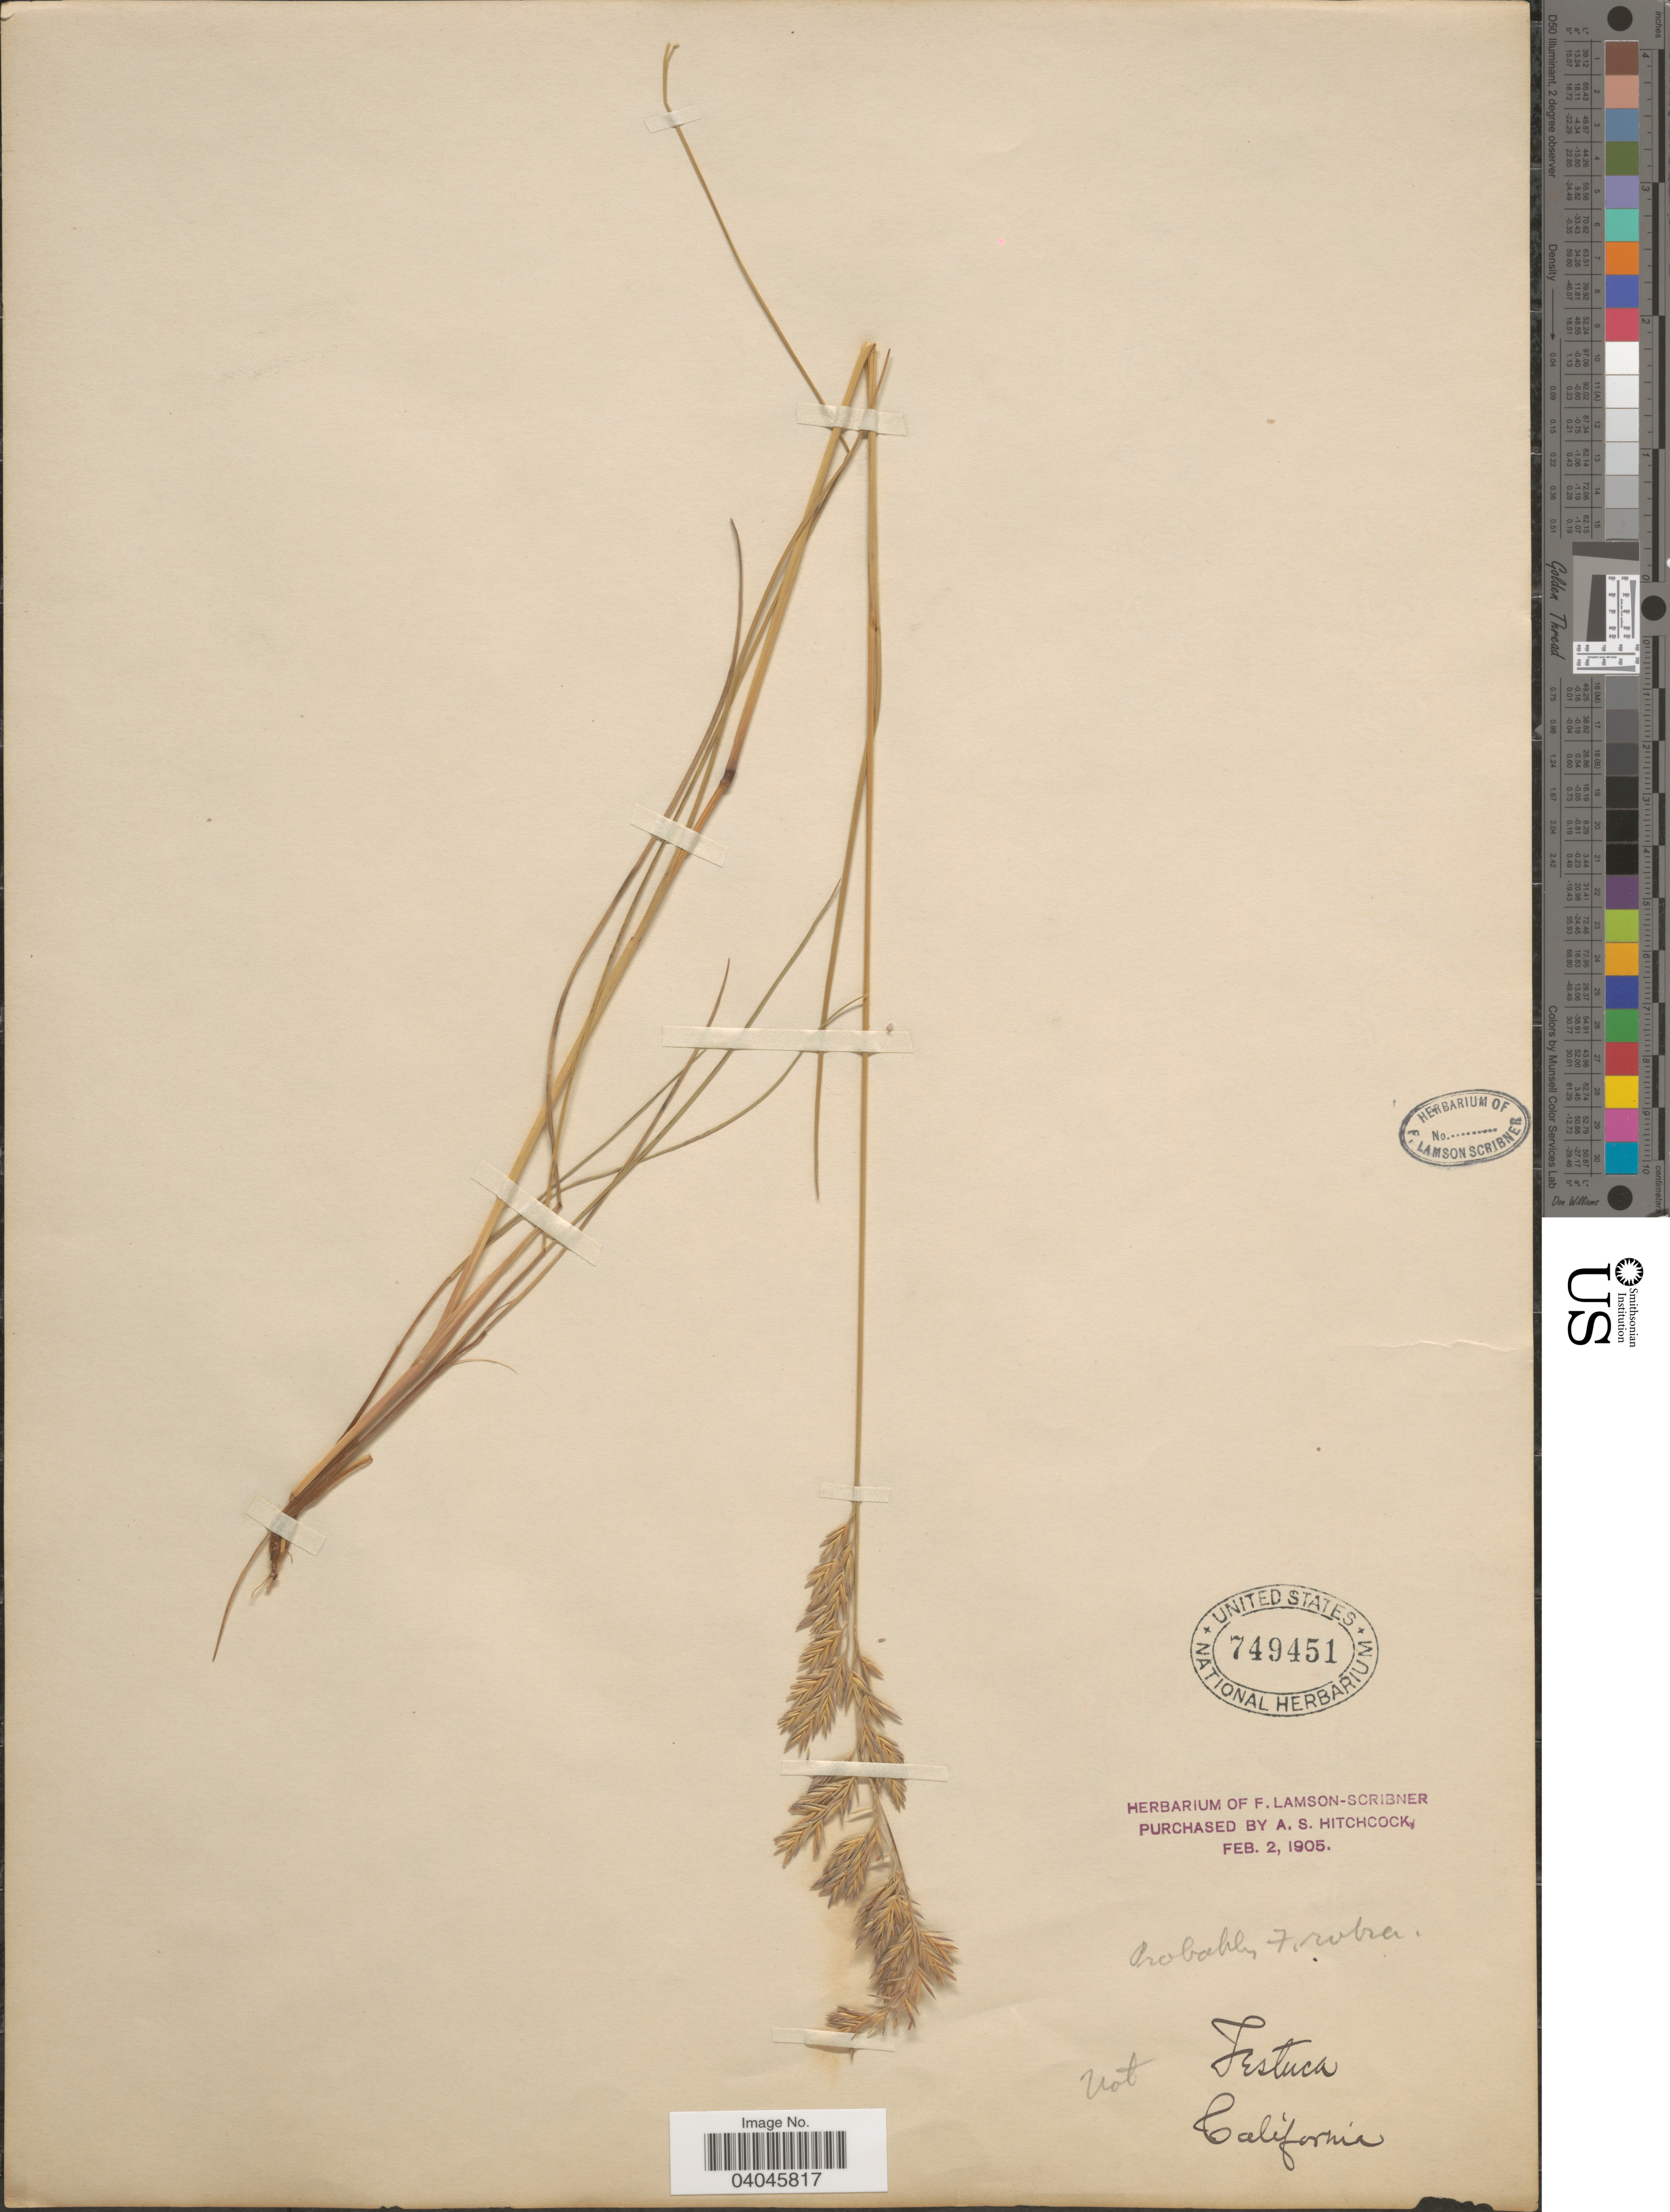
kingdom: Plantae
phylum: Tracheophyta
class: Liliopsida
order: Poales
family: Poaceae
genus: Festuca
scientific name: Festuca rubra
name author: L.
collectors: A. S. Hitchcock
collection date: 1905-02-02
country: United States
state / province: California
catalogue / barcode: US 749451